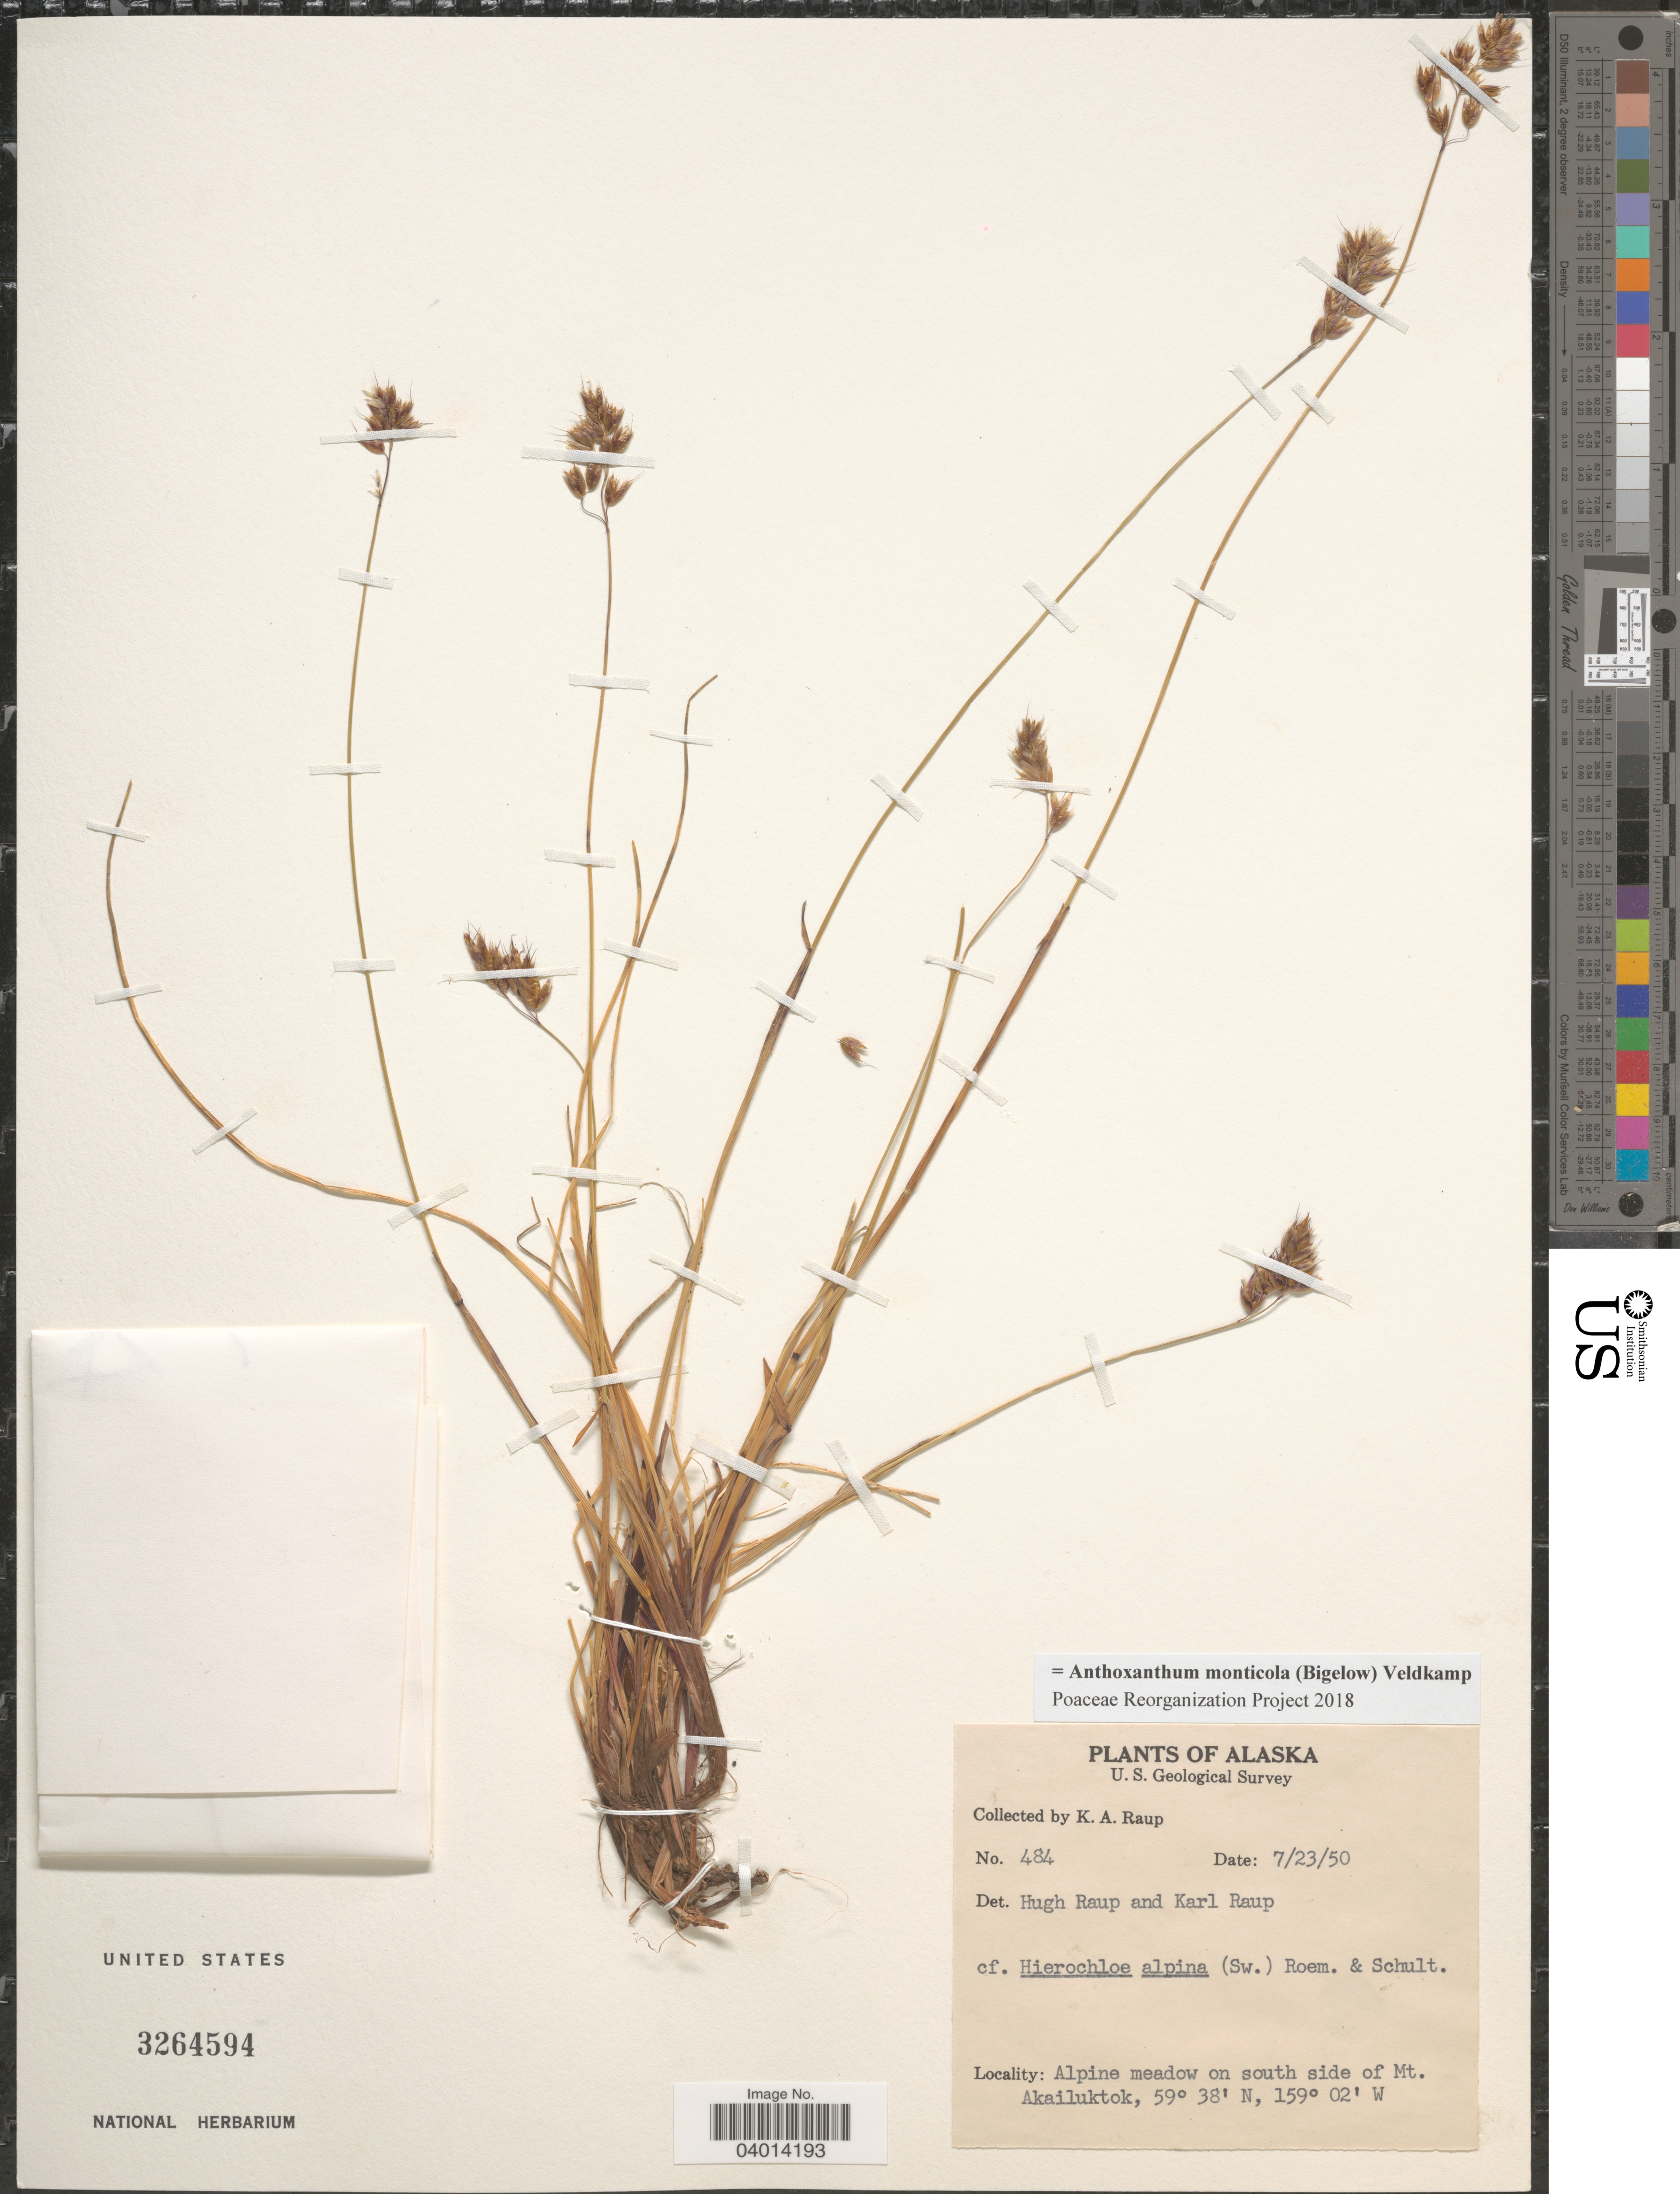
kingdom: Plantae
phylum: Tracheophyta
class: Liliopsida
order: Poales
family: Poaceae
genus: Anthoxanthum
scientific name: Anthoxanthum monticola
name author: (Bigelow) Veldkamp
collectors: K. Raup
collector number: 484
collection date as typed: Transcribed d/m/y: 23/7/50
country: United States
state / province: Alaska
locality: Alpine meadow on south side of Mt. Akailuktok.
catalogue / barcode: US 3264594